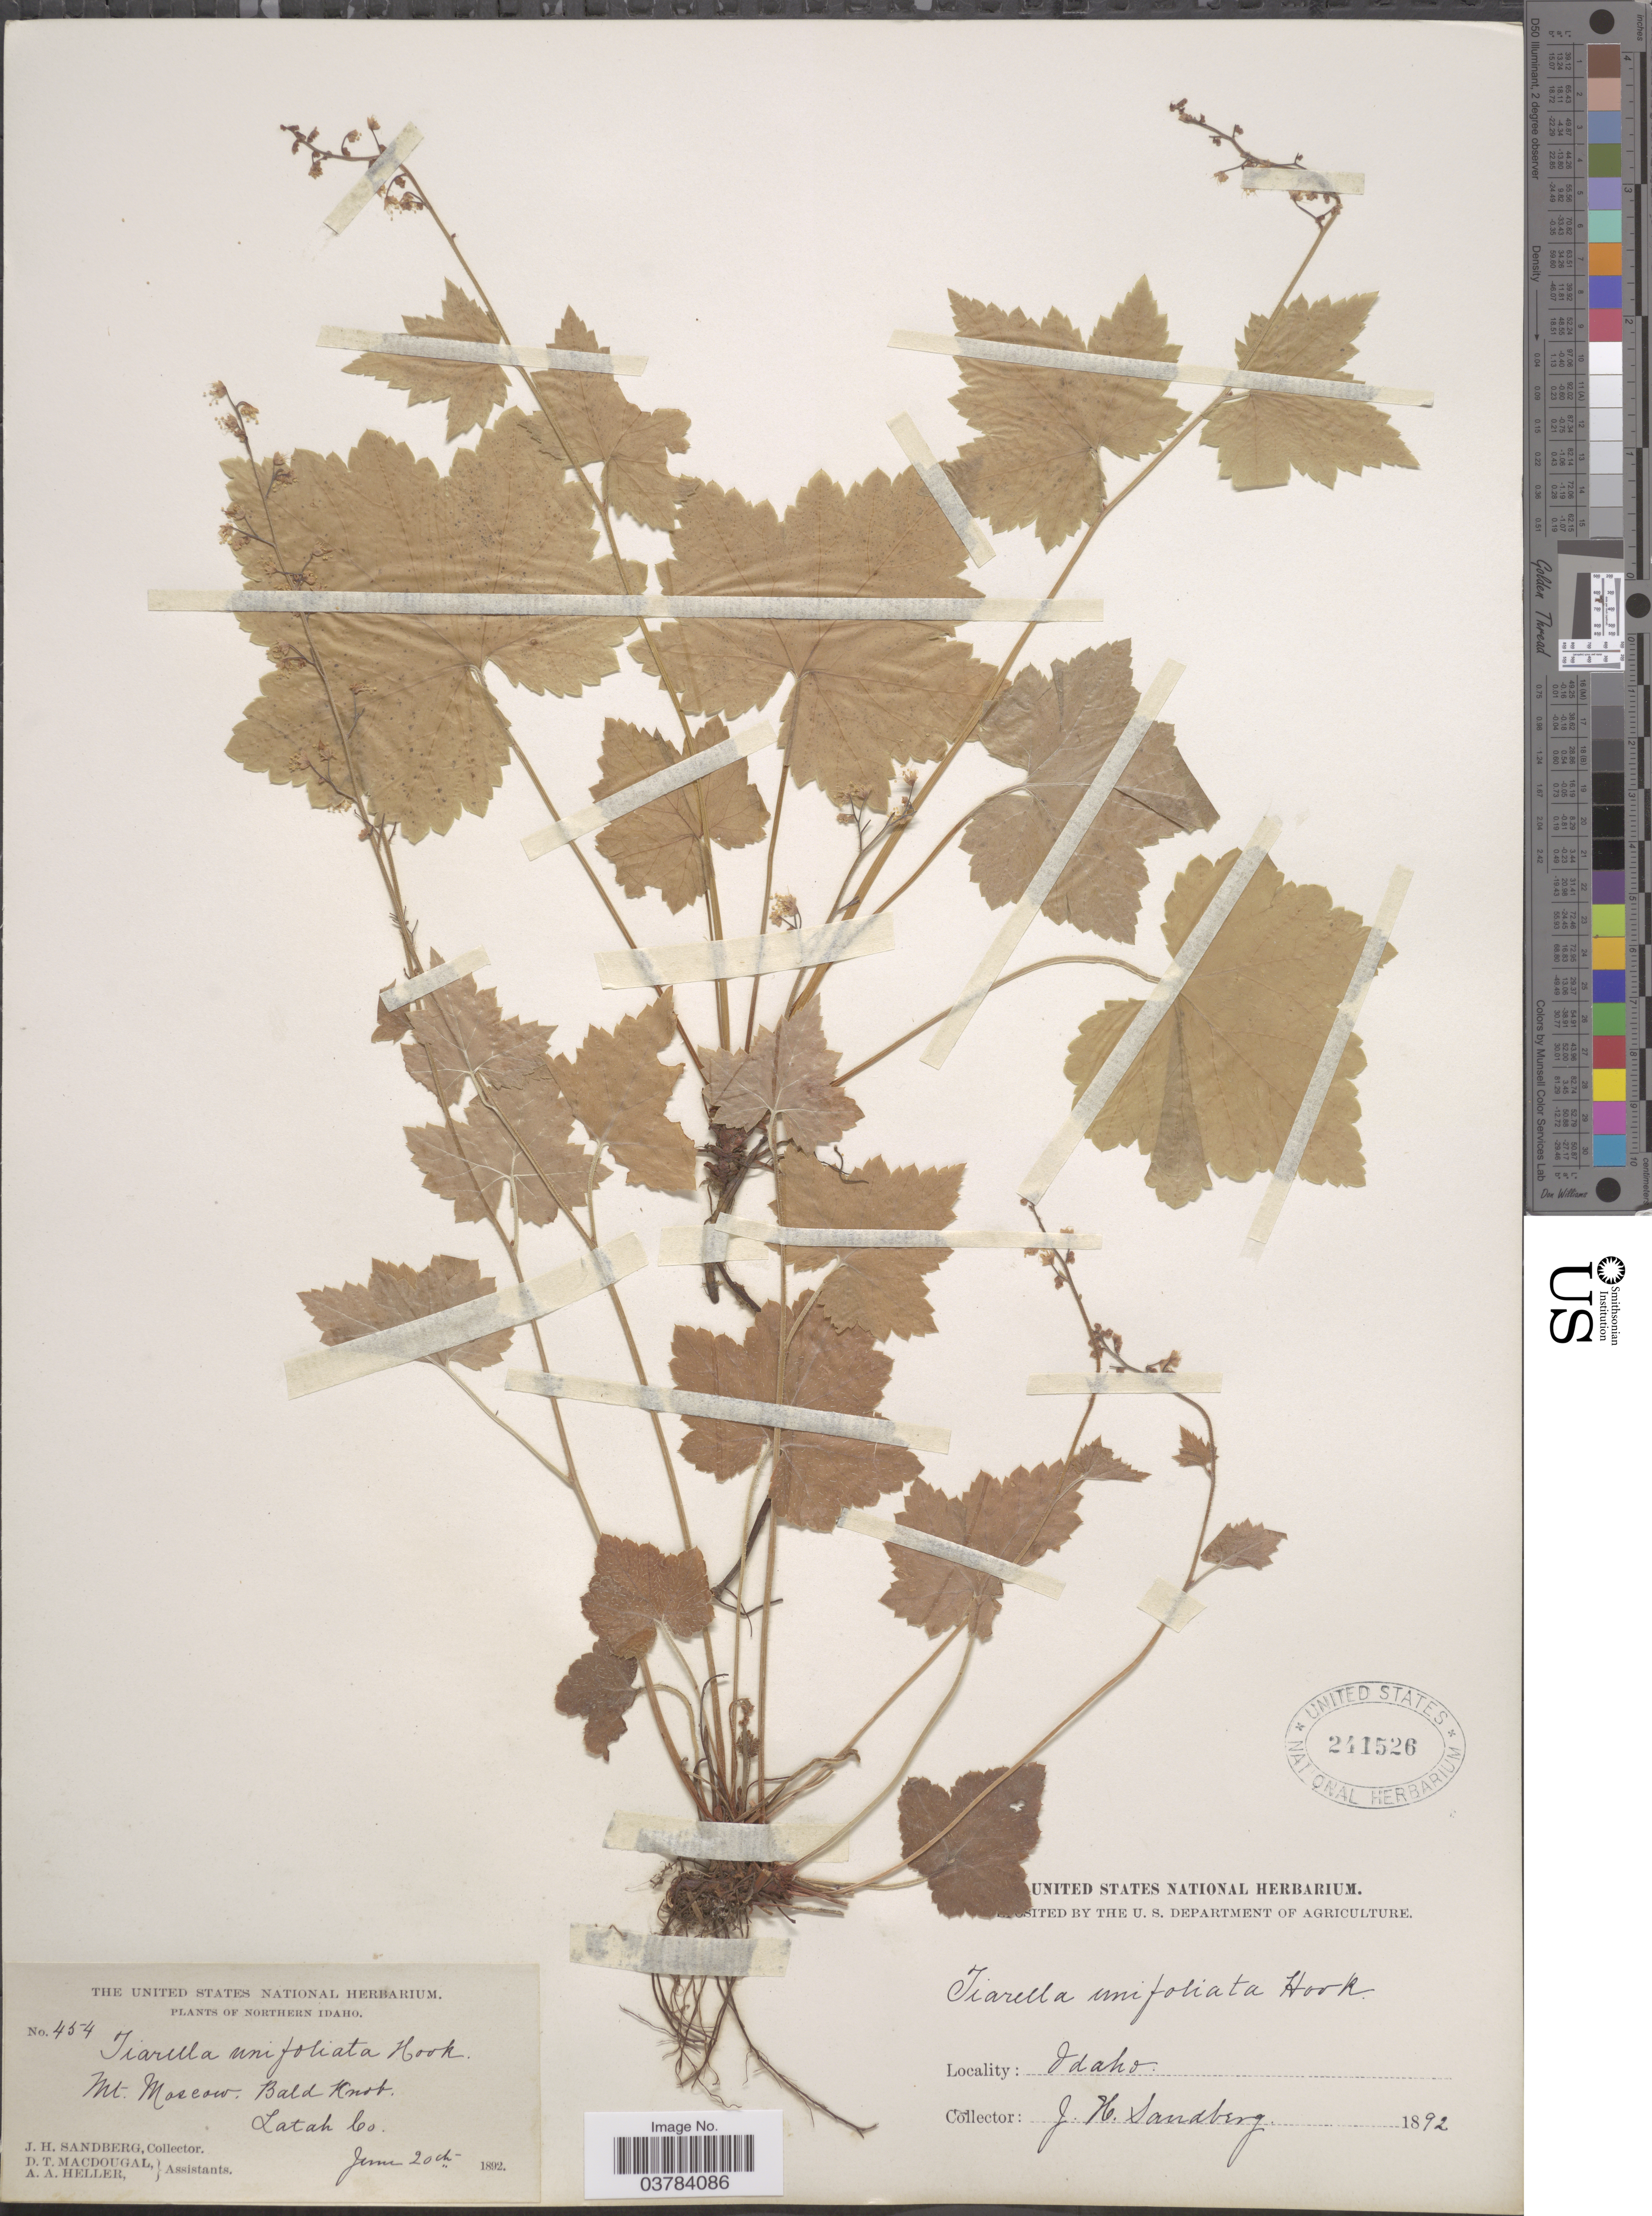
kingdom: Plantae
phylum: Tracheophyta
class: Magnoliopsida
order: Saxifragales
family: Saxifragaceae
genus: Tiarella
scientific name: Tiarella unifoliata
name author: Hook.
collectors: J. H. Sandberg, D. T. MacDougal & A. A. Heller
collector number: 454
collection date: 1892-06-20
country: United States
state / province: Idaho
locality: Northern Idaho. Mt. Moscow. Bald Knot. Latah Co.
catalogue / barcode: US 241526